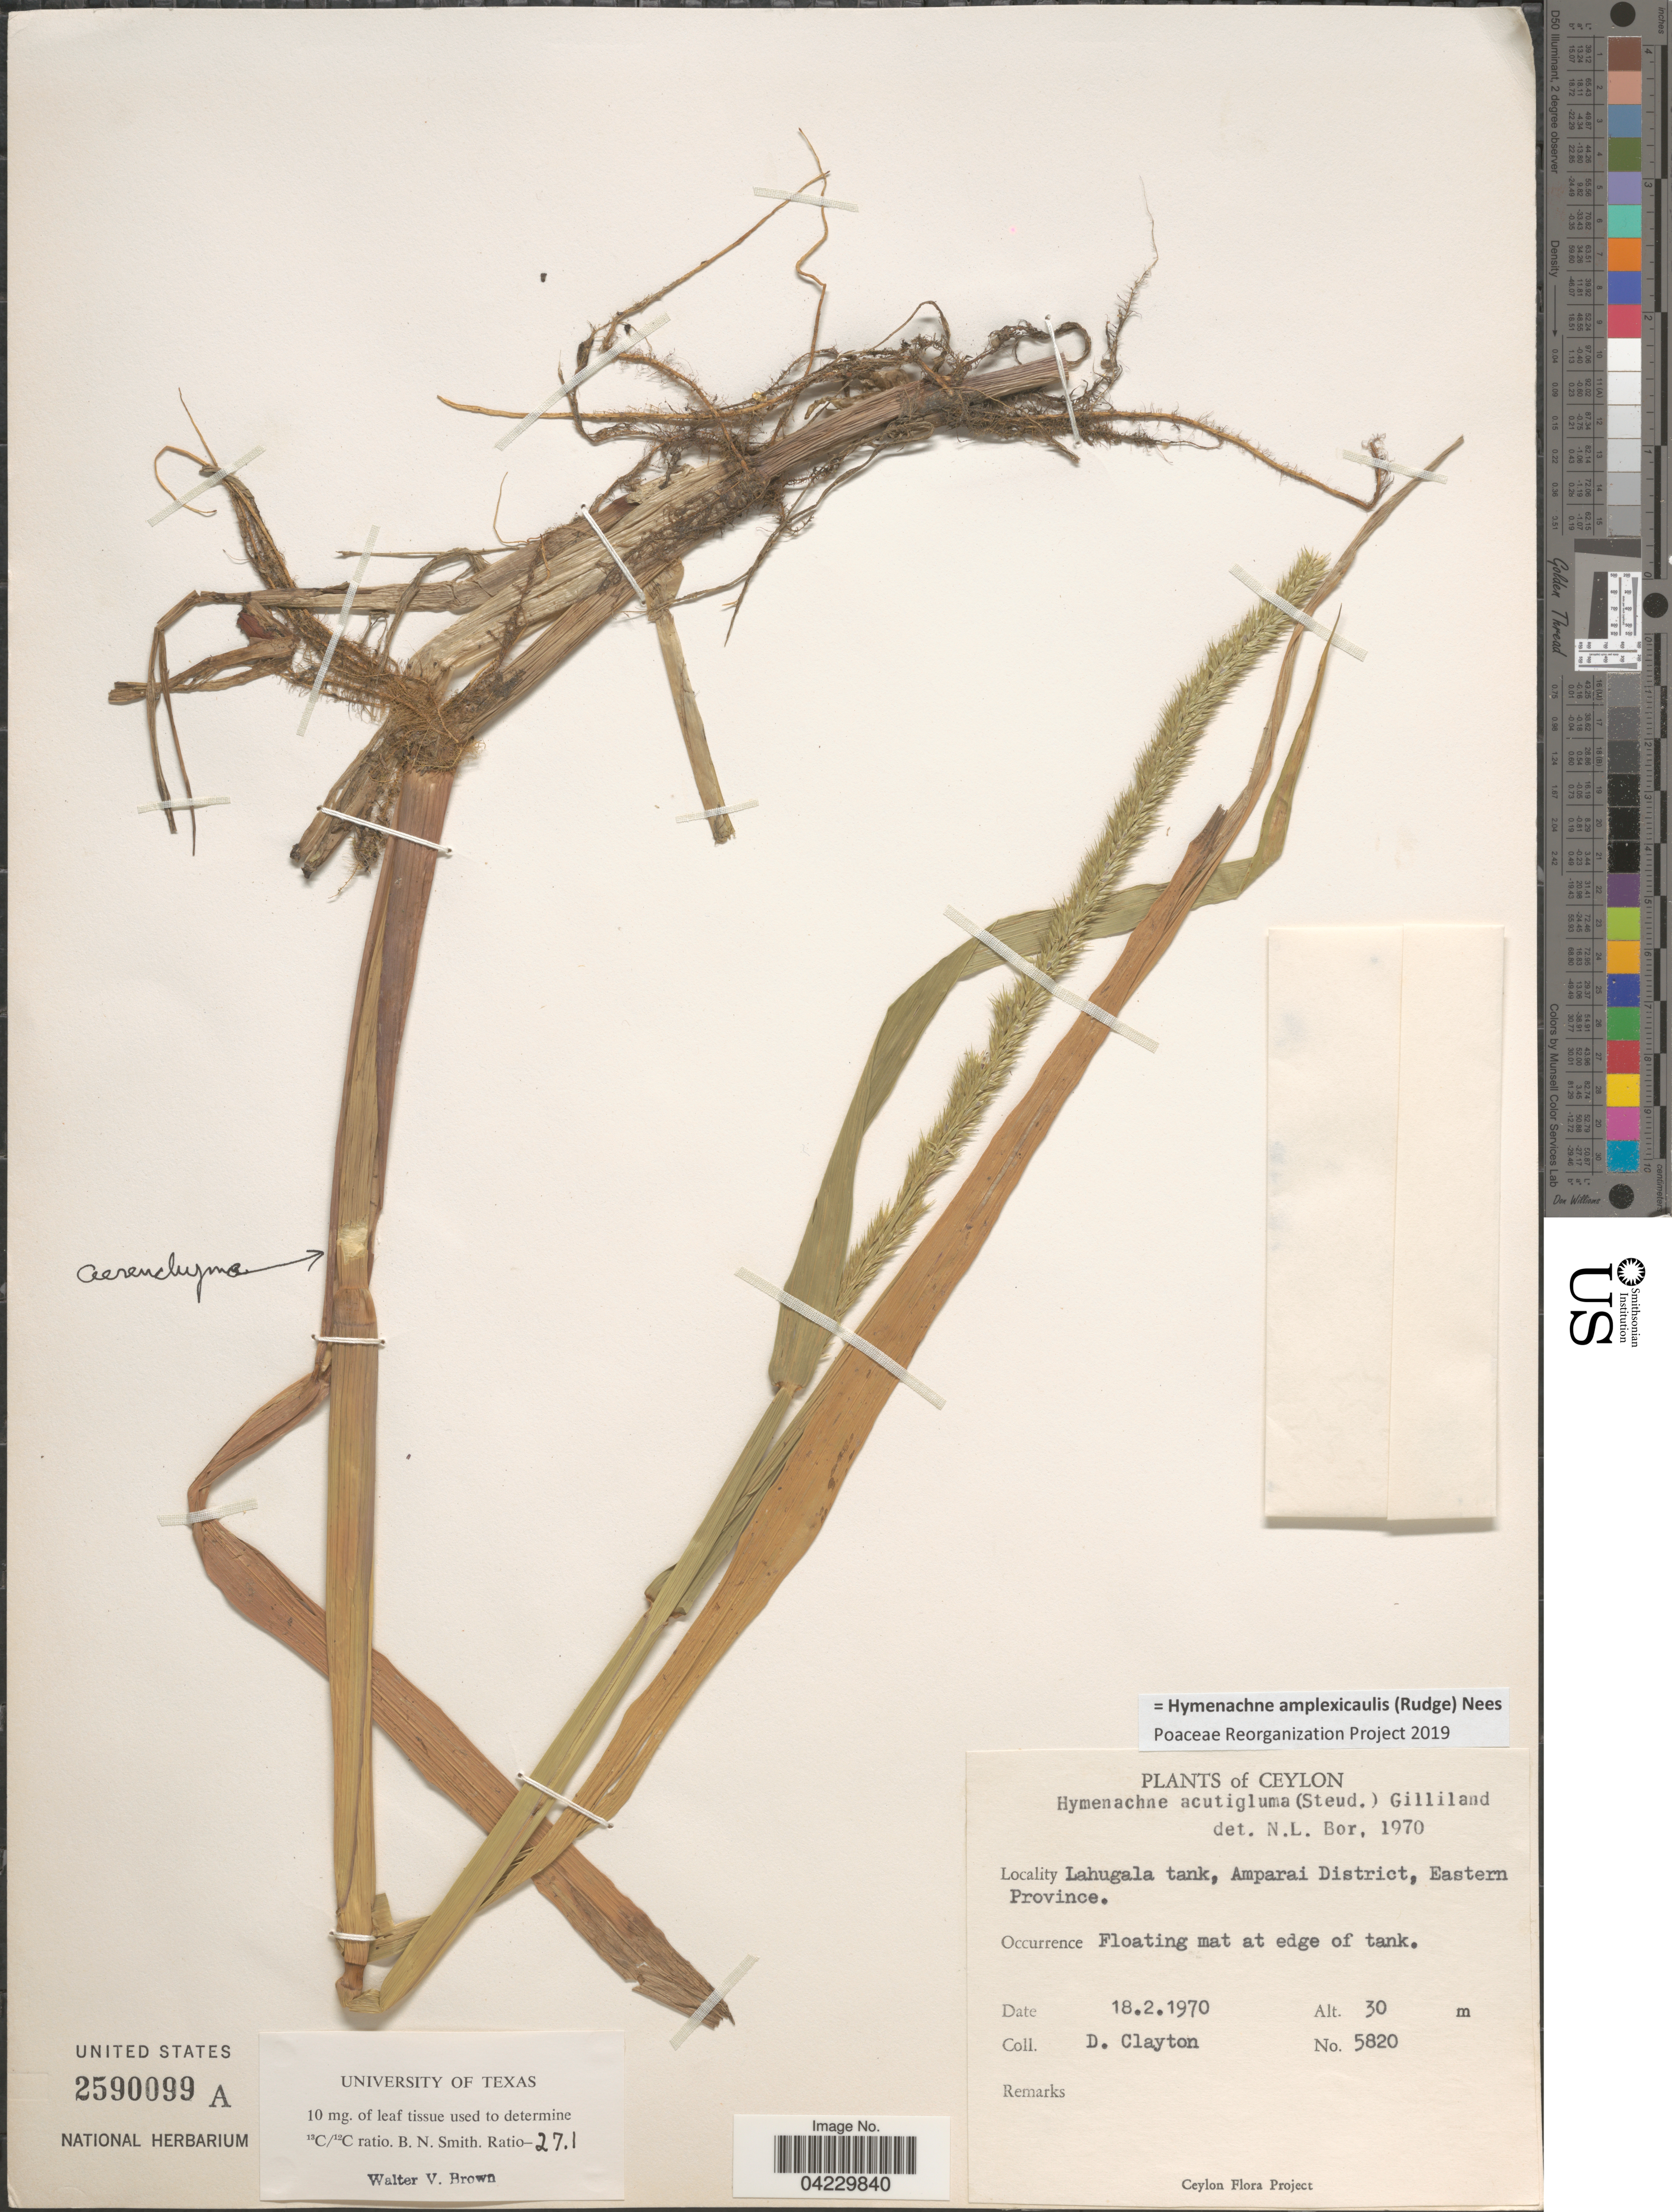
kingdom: Plantae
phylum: Tracheophyta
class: Liliopsida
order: Poales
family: Poaceae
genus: Hymenachne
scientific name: Hymenachne amplexicaulis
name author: (Rudge) Nees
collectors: D. Clayton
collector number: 5820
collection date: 1970-02-18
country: Sri Lanka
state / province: Eastern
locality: Ceylon. Lahugala tank, Amparai District. Floating mat at edge of tank.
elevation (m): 30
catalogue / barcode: US 2590099A